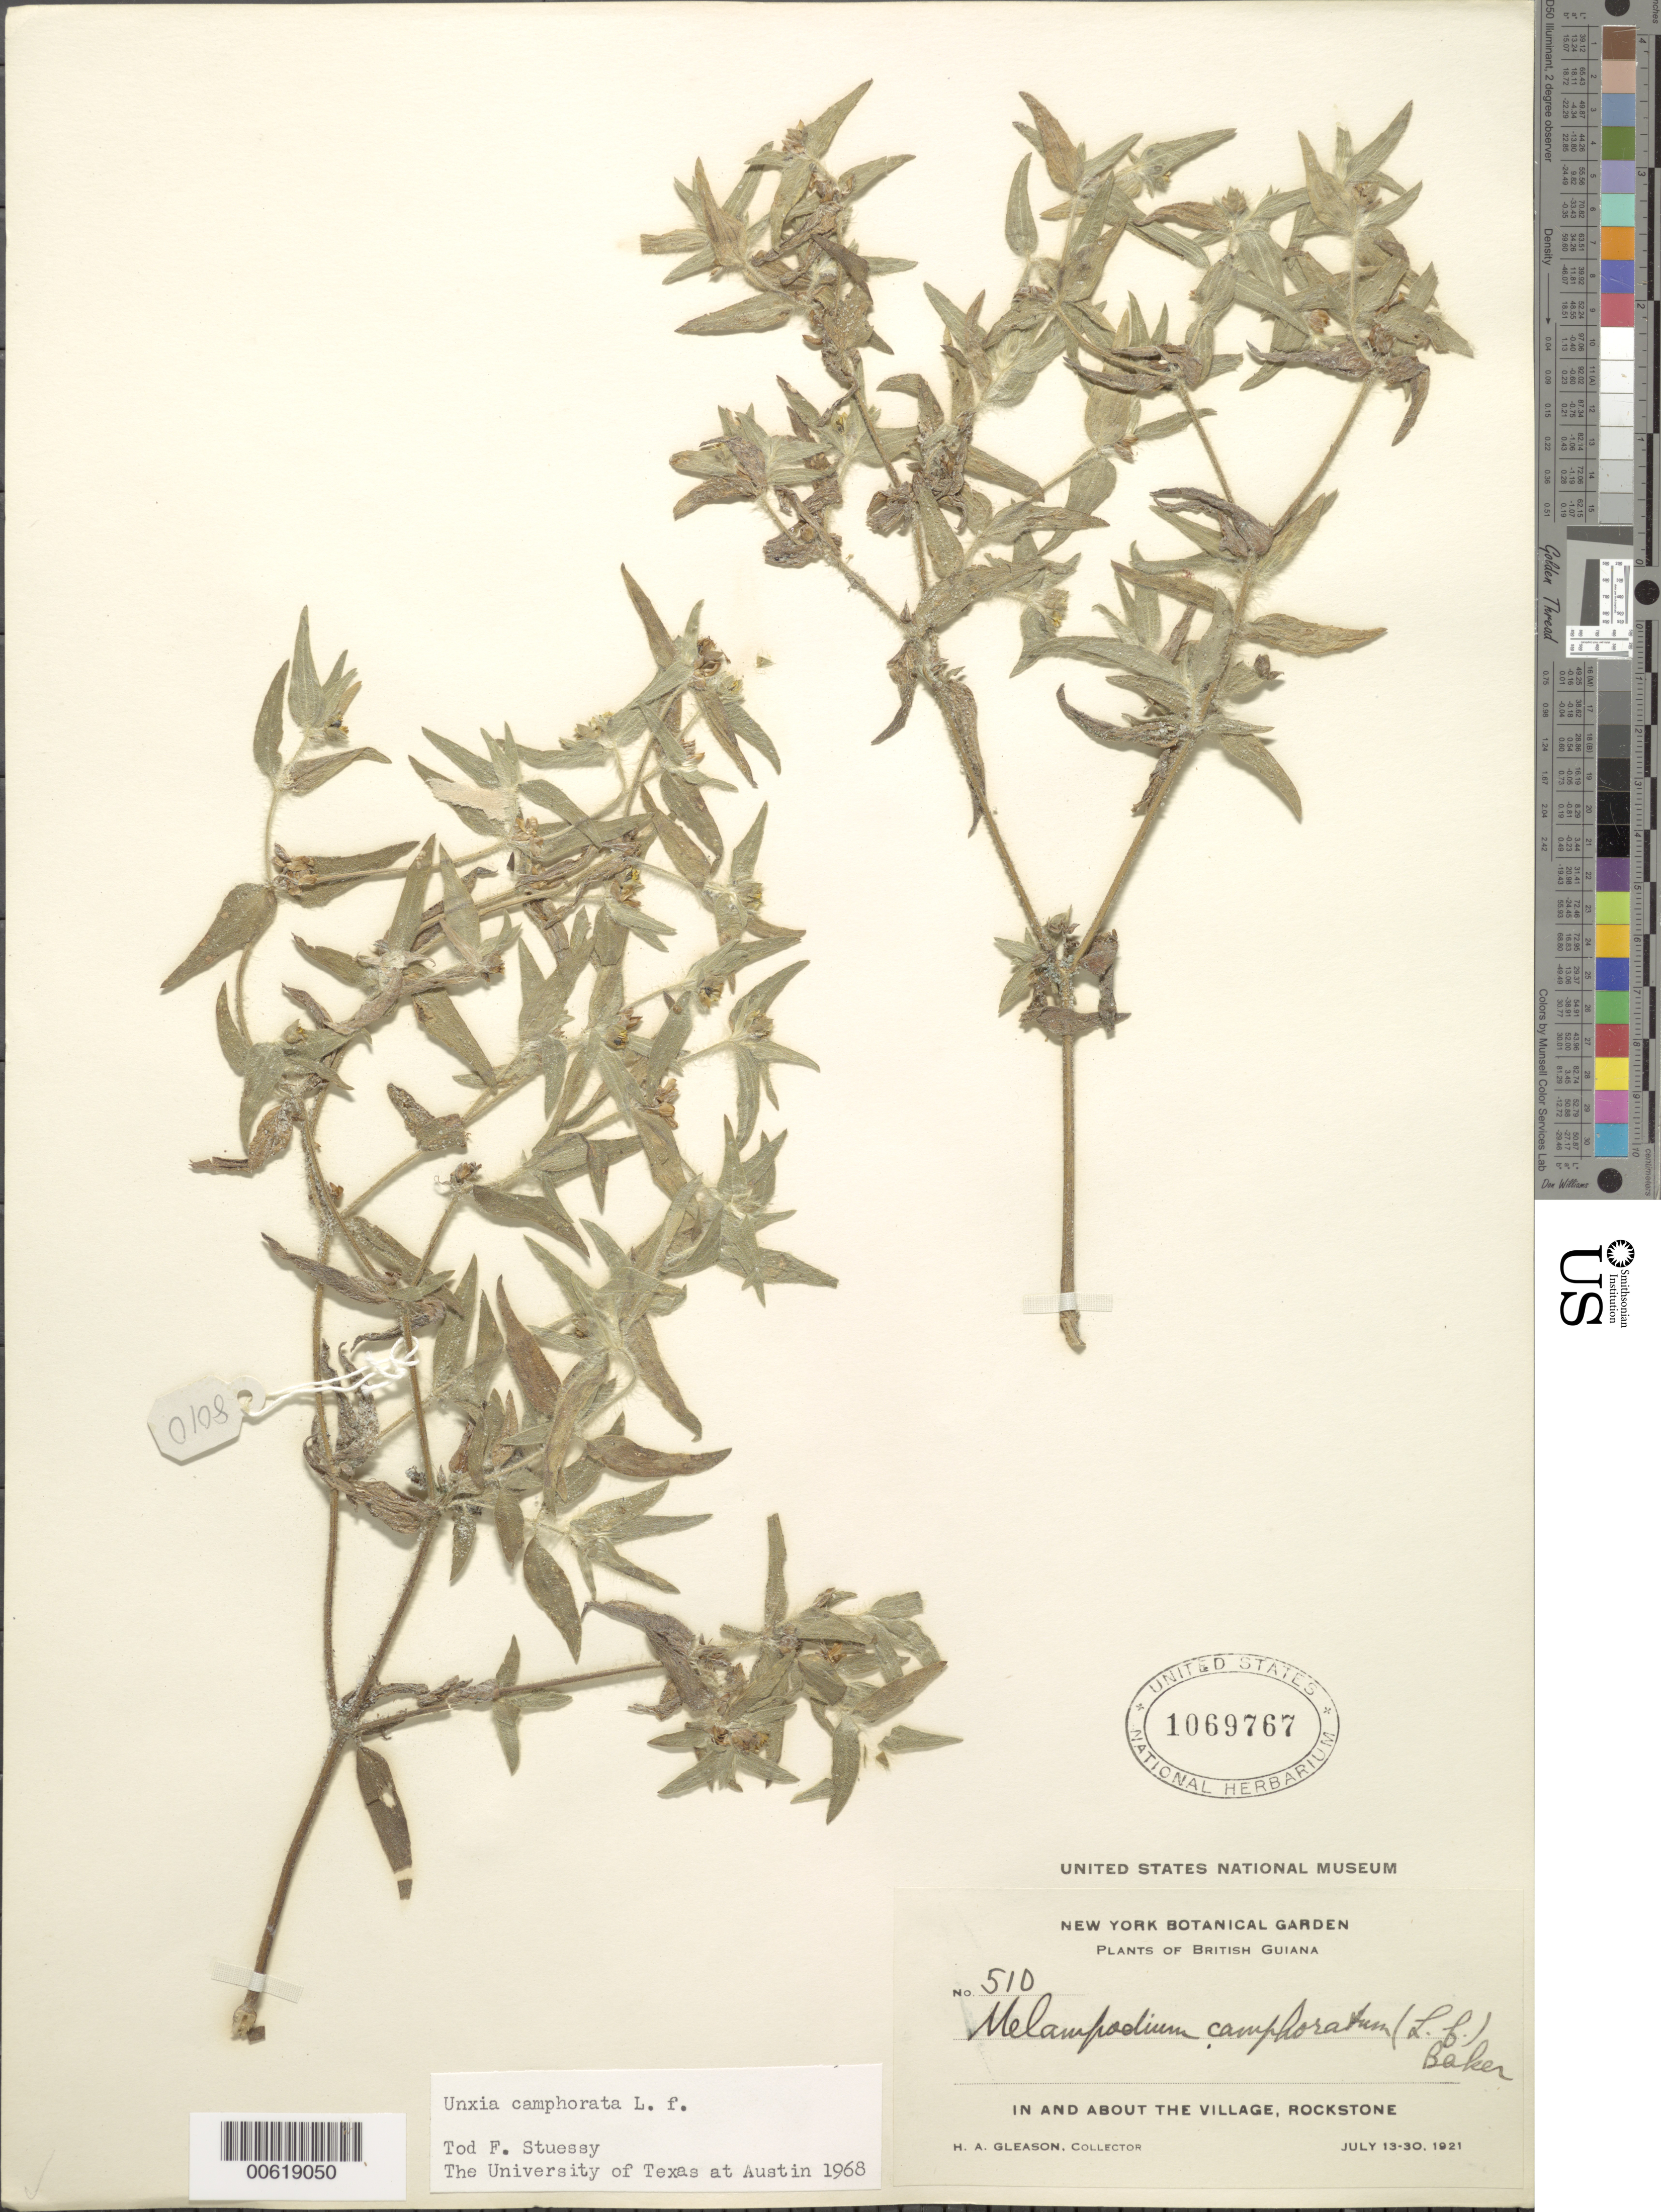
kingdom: Plantae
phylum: Tracheophyta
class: Magnoliopsida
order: Asterales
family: Asteraceae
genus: Unxia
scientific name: Unxia camphorata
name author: L. f.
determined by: Stuessy, T. F.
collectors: H. A. Gleason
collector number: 510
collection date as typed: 13-Jul-21 to 30-Jul-21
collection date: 1921-07-13/1921-07-30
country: Guyana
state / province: U. Demerara-Berbice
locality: Rockstone, in and about the village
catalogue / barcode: US 1069767